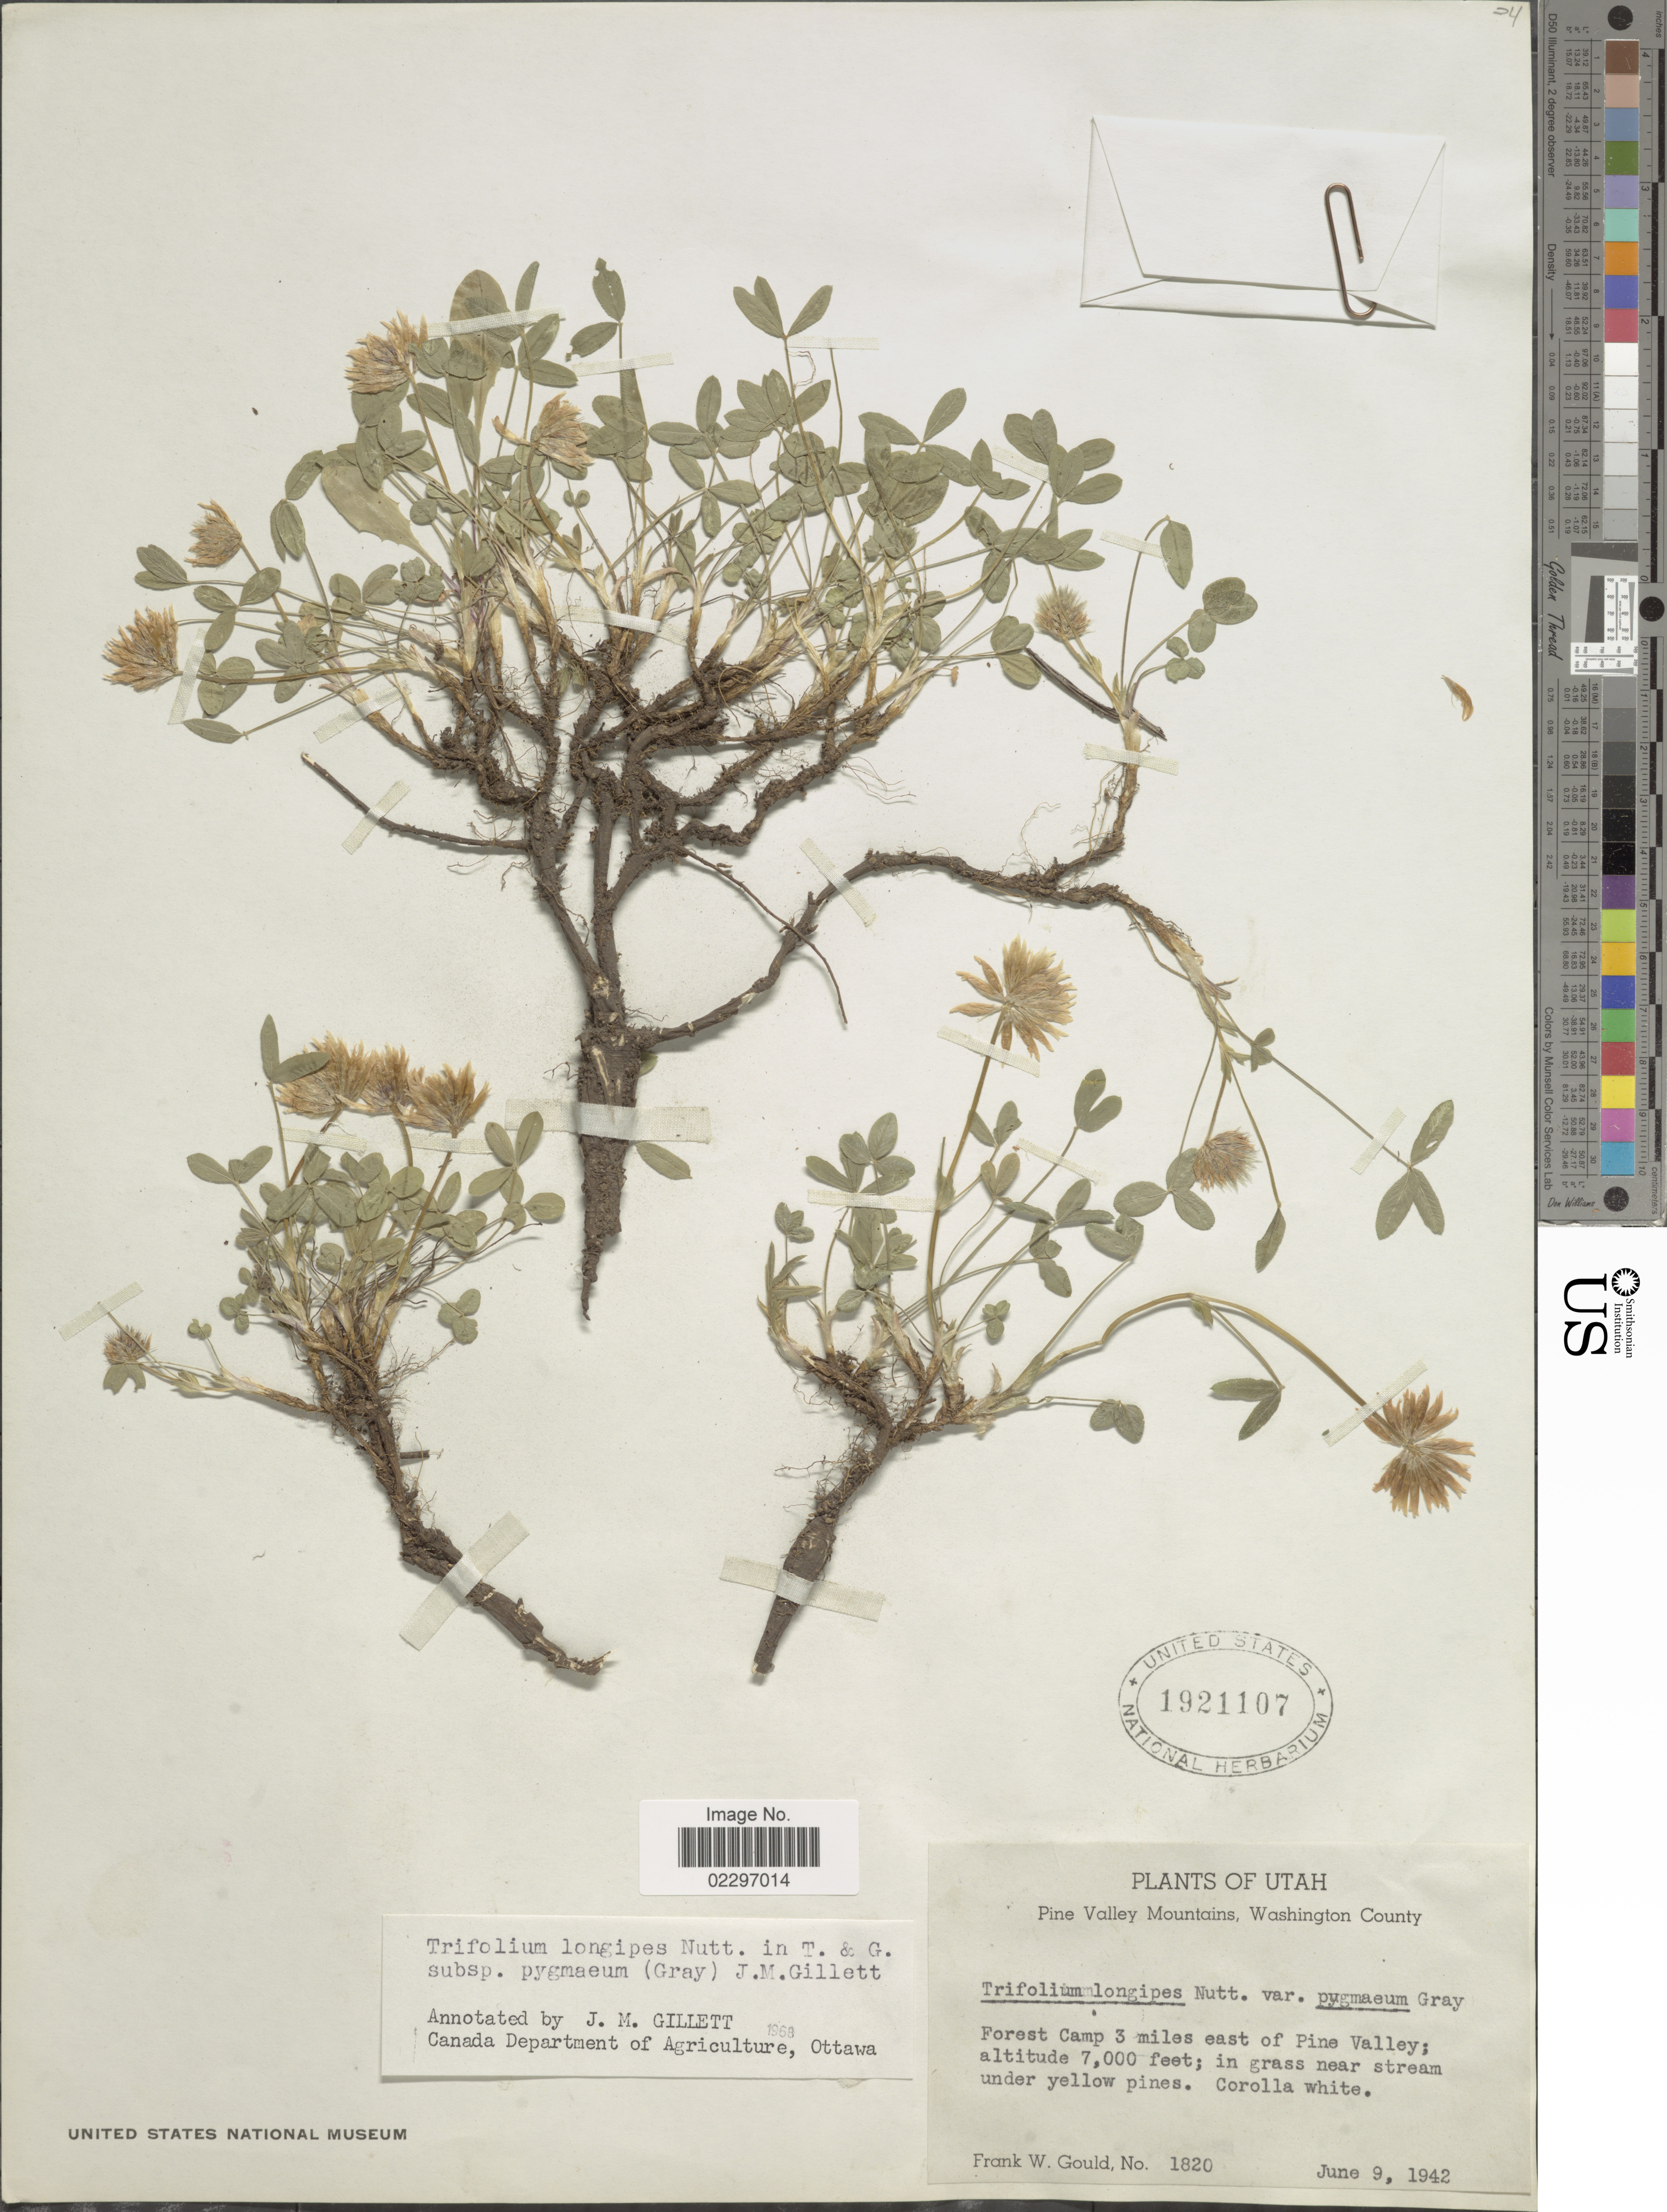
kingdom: Plantae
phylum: Tracheophyta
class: Magnoliopsida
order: Fabales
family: Fabaceae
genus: Trifolium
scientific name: Trifolium longipes var. pygmaeum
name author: A. Gray in Ives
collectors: F. W. Gould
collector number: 1820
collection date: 1942-06-09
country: United States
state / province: Utah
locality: Pine Valley Mountains, Washington County, Forest Camp 3 miles east of Pine Valley; in grass near stream under yellow pines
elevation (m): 2134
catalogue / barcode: US 1921107